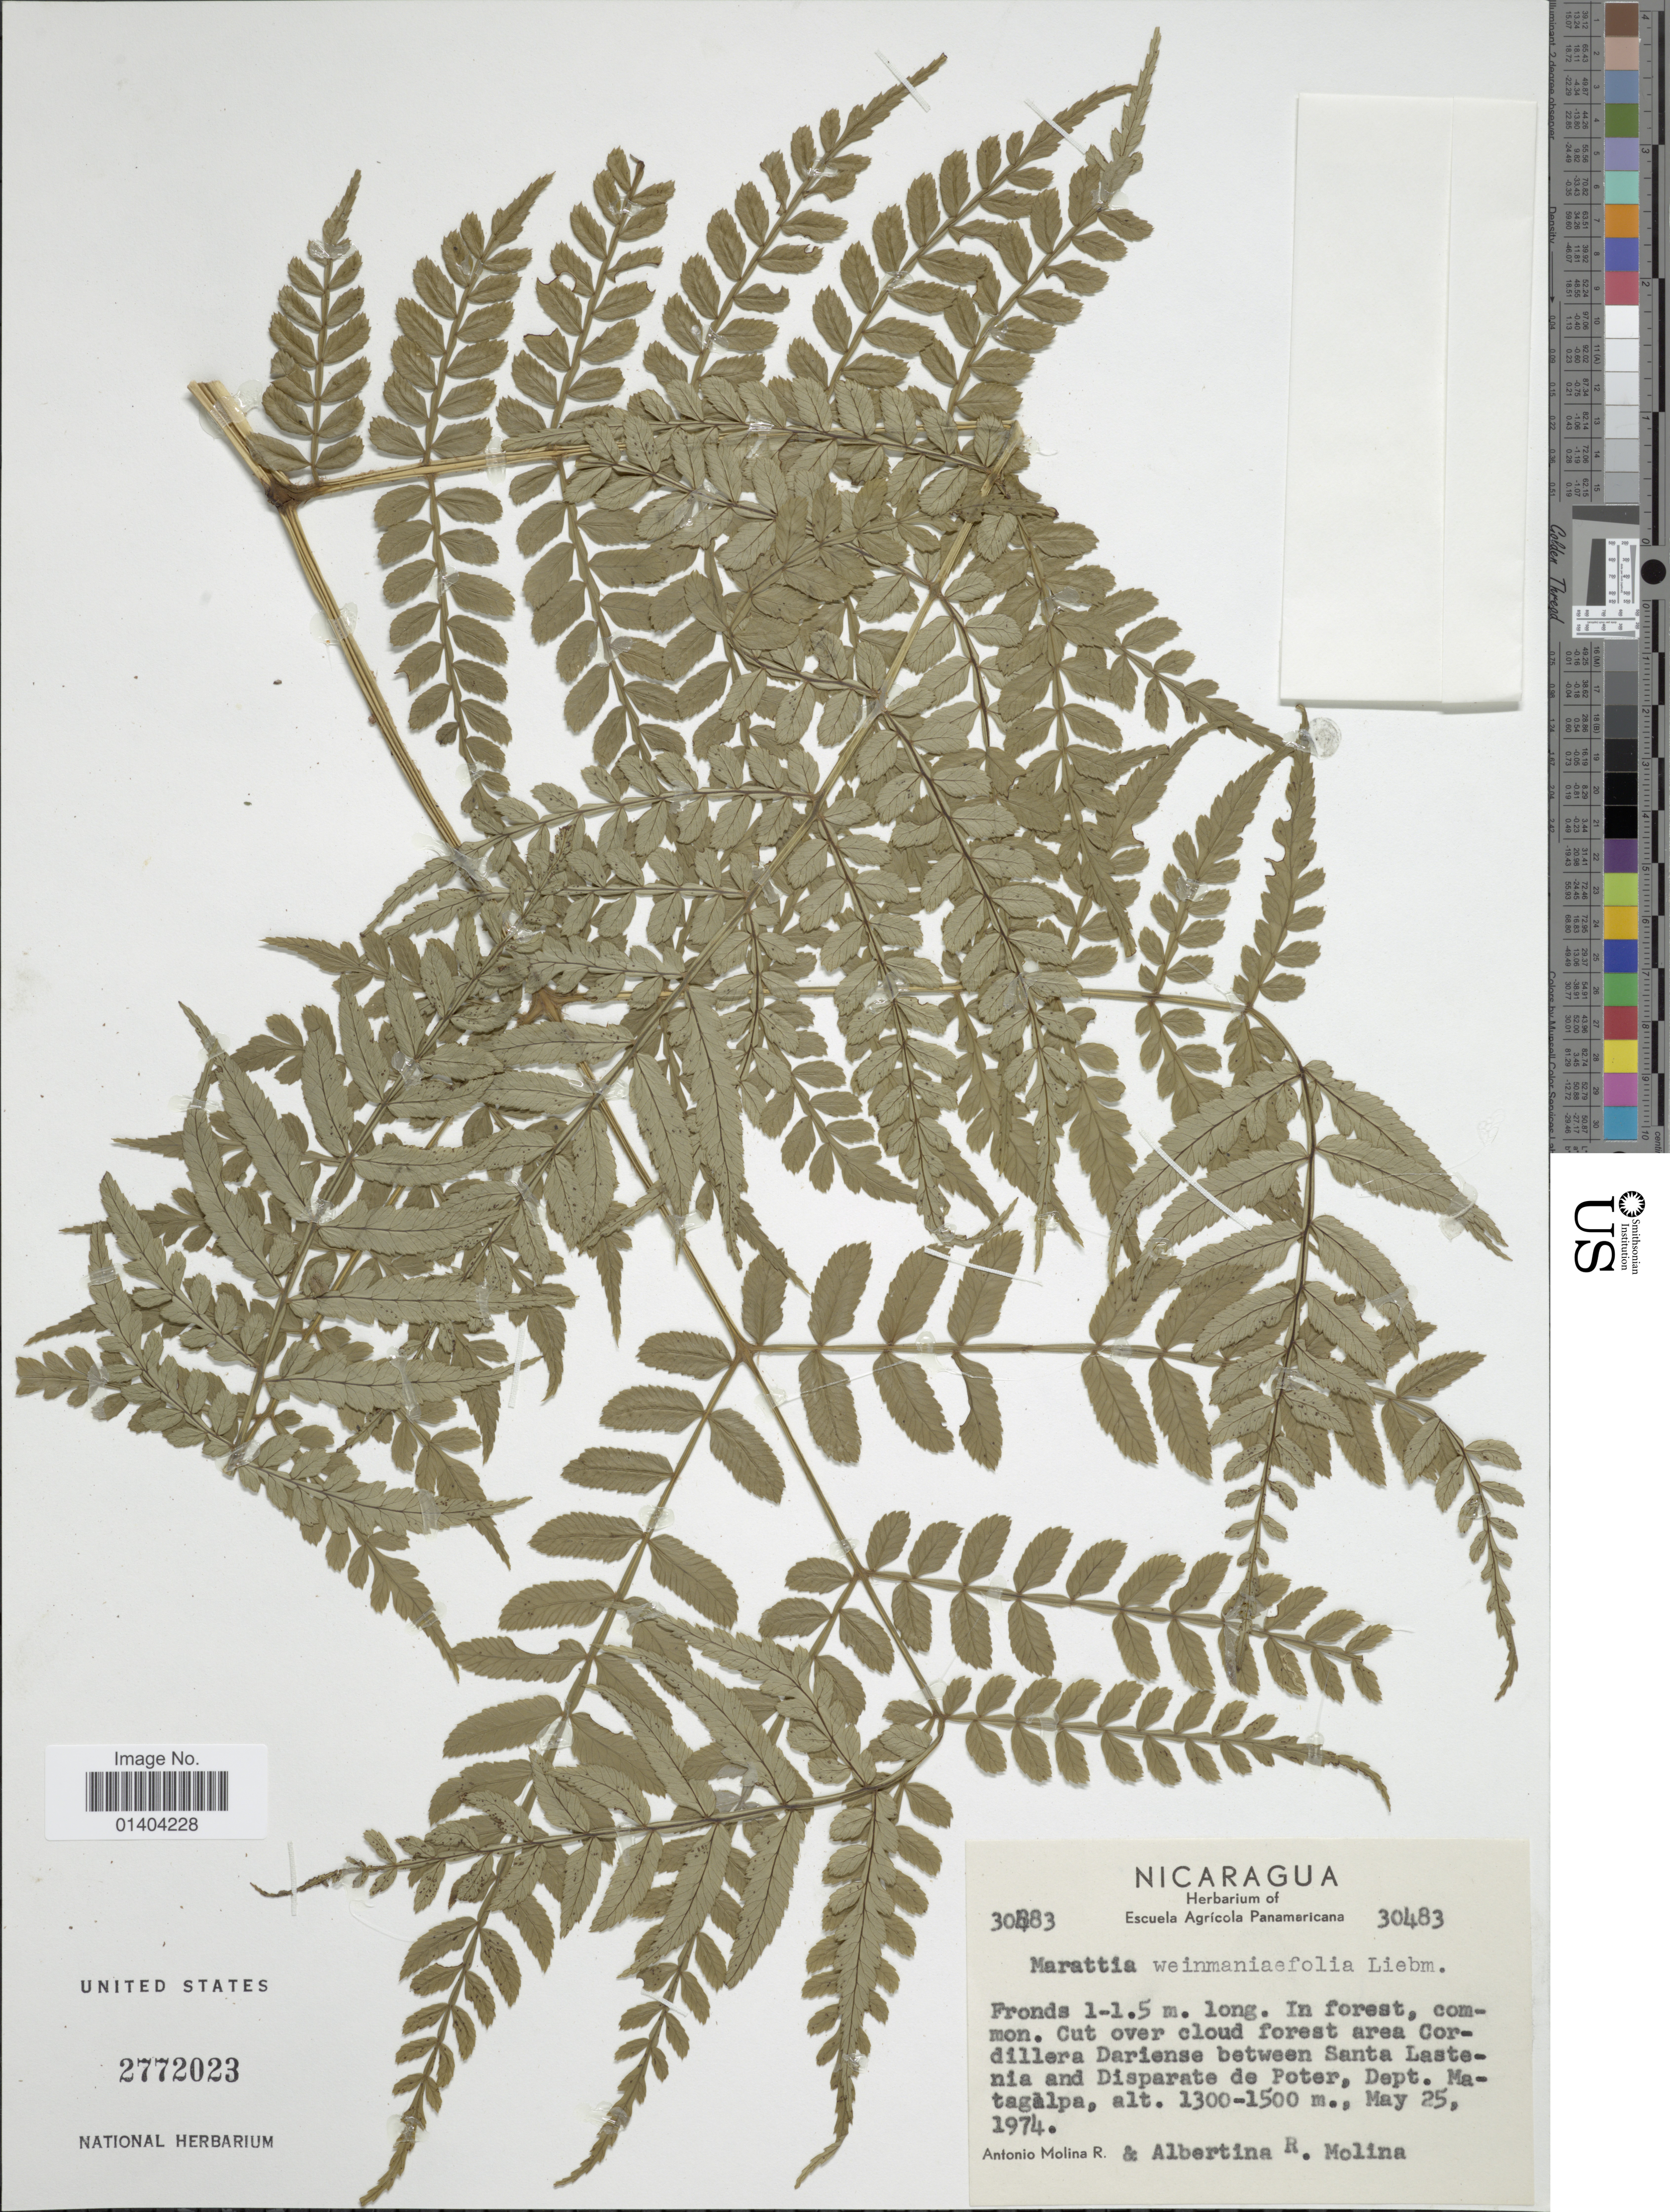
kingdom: Plantae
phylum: Tracheophyta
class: Polypodiopsida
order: Marattiales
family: Marattiaceae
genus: Marattia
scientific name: Marattia weinmanniifolia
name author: Liebm.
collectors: A. Molina R. & A. R. Molina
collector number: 30483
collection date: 1974-05-25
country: Nicaragua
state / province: Matagalpa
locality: Area Cordillera Dariense between Santa Lastenia and Disparate de Poter dept. Matagalpa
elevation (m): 1300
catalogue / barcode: US 2772023